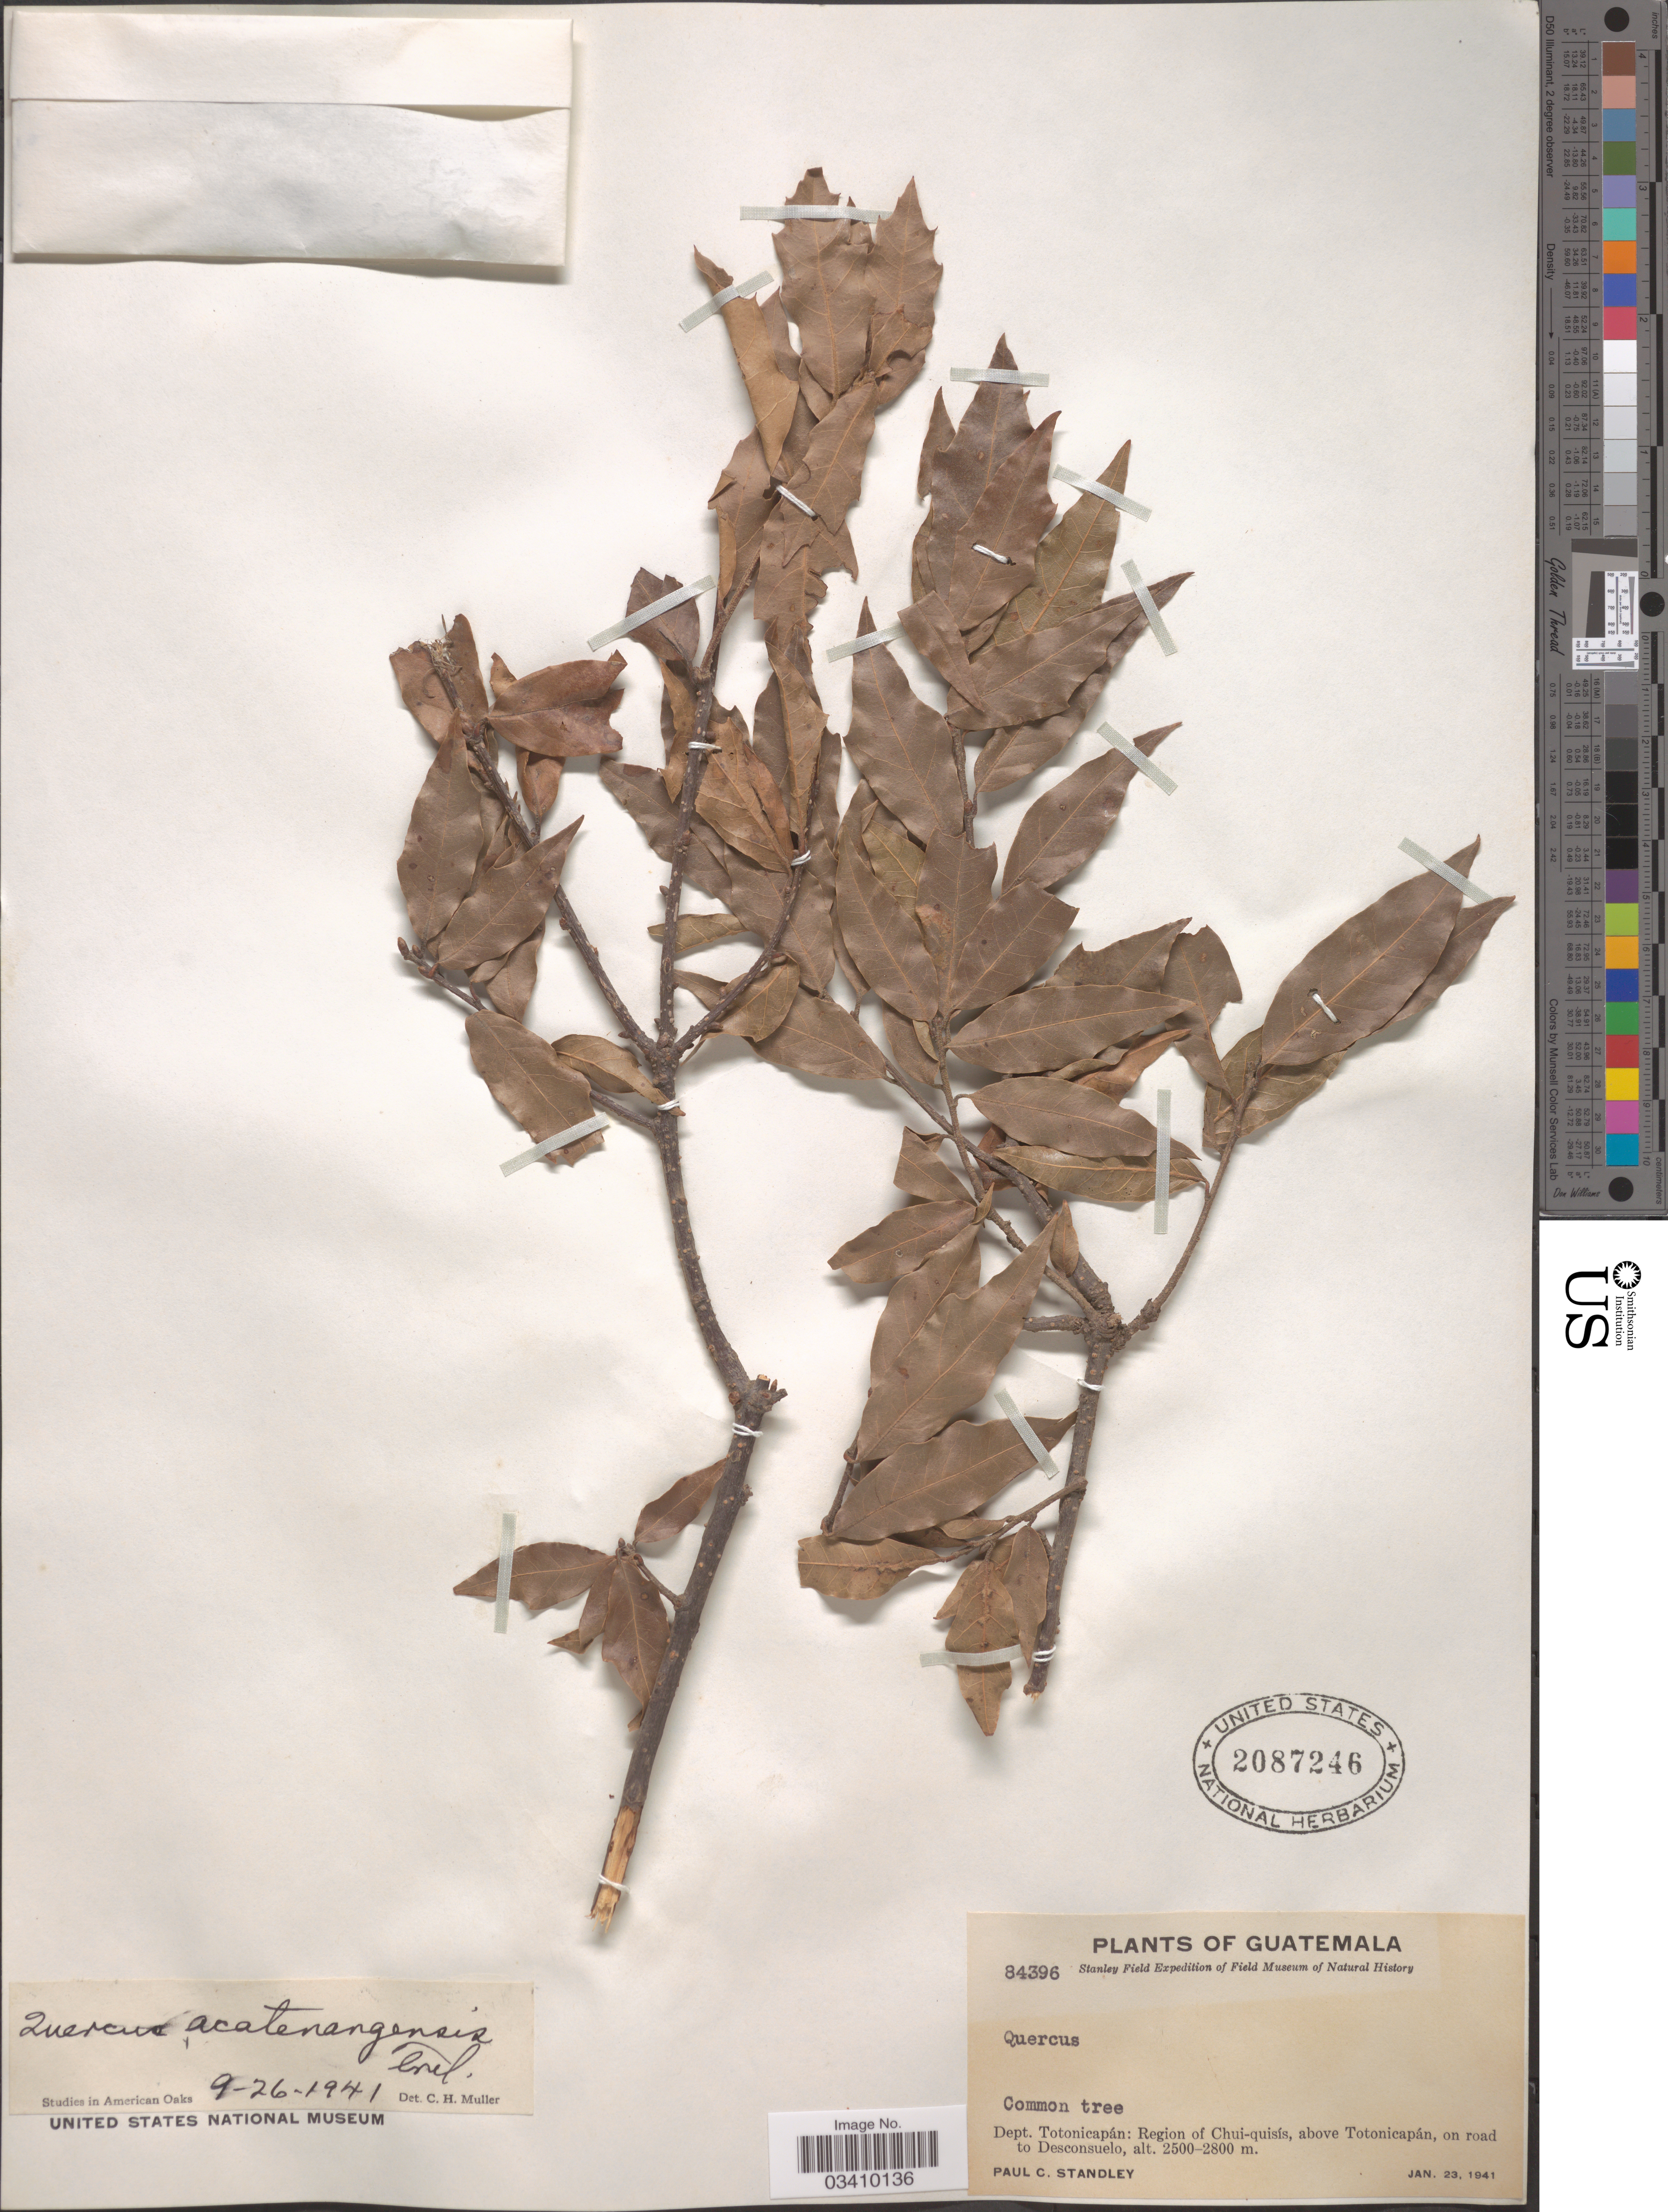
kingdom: Plantae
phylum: Tracheophyta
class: Magnoliopsida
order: Fagales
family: Fagaceae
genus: Quercus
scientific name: Quercus acatenangensis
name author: Trel.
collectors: P. C. Standley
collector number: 84396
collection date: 1941-01-23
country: Guatemala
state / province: Totonicapan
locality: Dept. Totonicapán: Region of Chui-quisís, above Totonicapán, on road to Deconsuelo.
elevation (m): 2500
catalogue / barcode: US 2087246